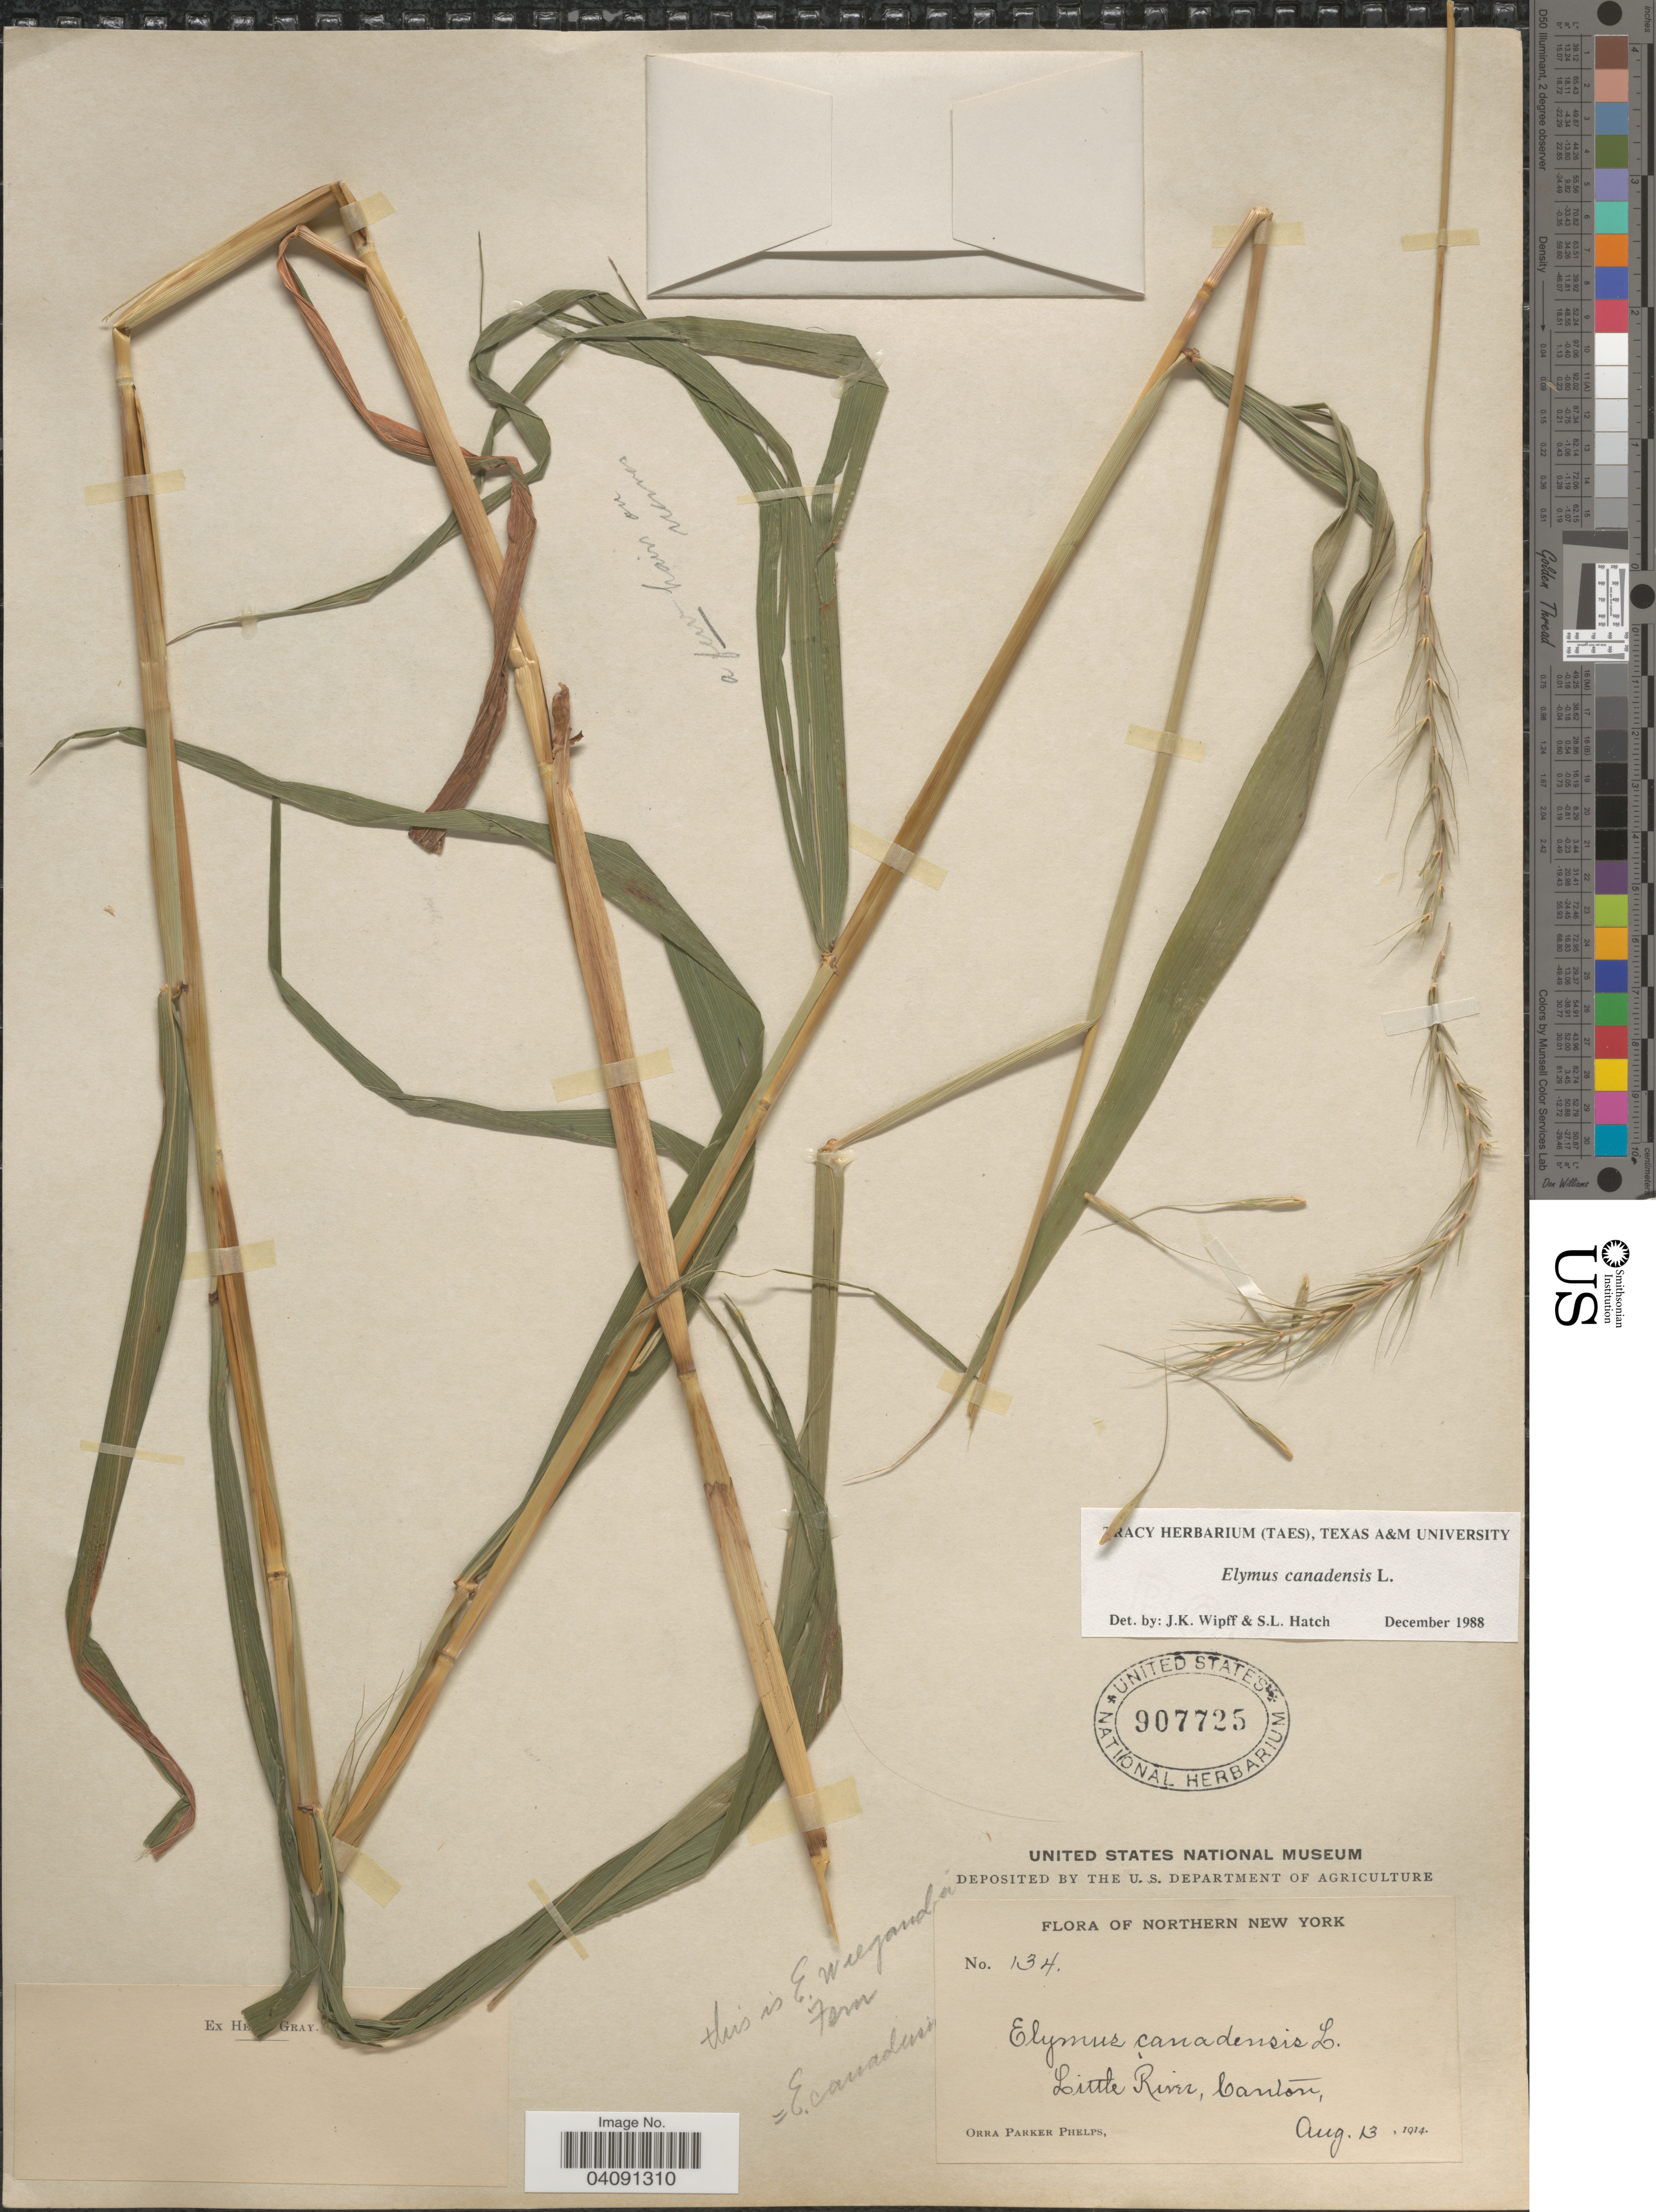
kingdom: Plantae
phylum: Tracheophyta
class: Liliopsida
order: Poales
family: Poaceae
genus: Elymus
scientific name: Elymus canadensis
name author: L.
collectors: O. P. Phelps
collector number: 134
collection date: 1914-08-13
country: United States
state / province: New York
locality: Northern New York. Little River, Canton.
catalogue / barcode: US 907725